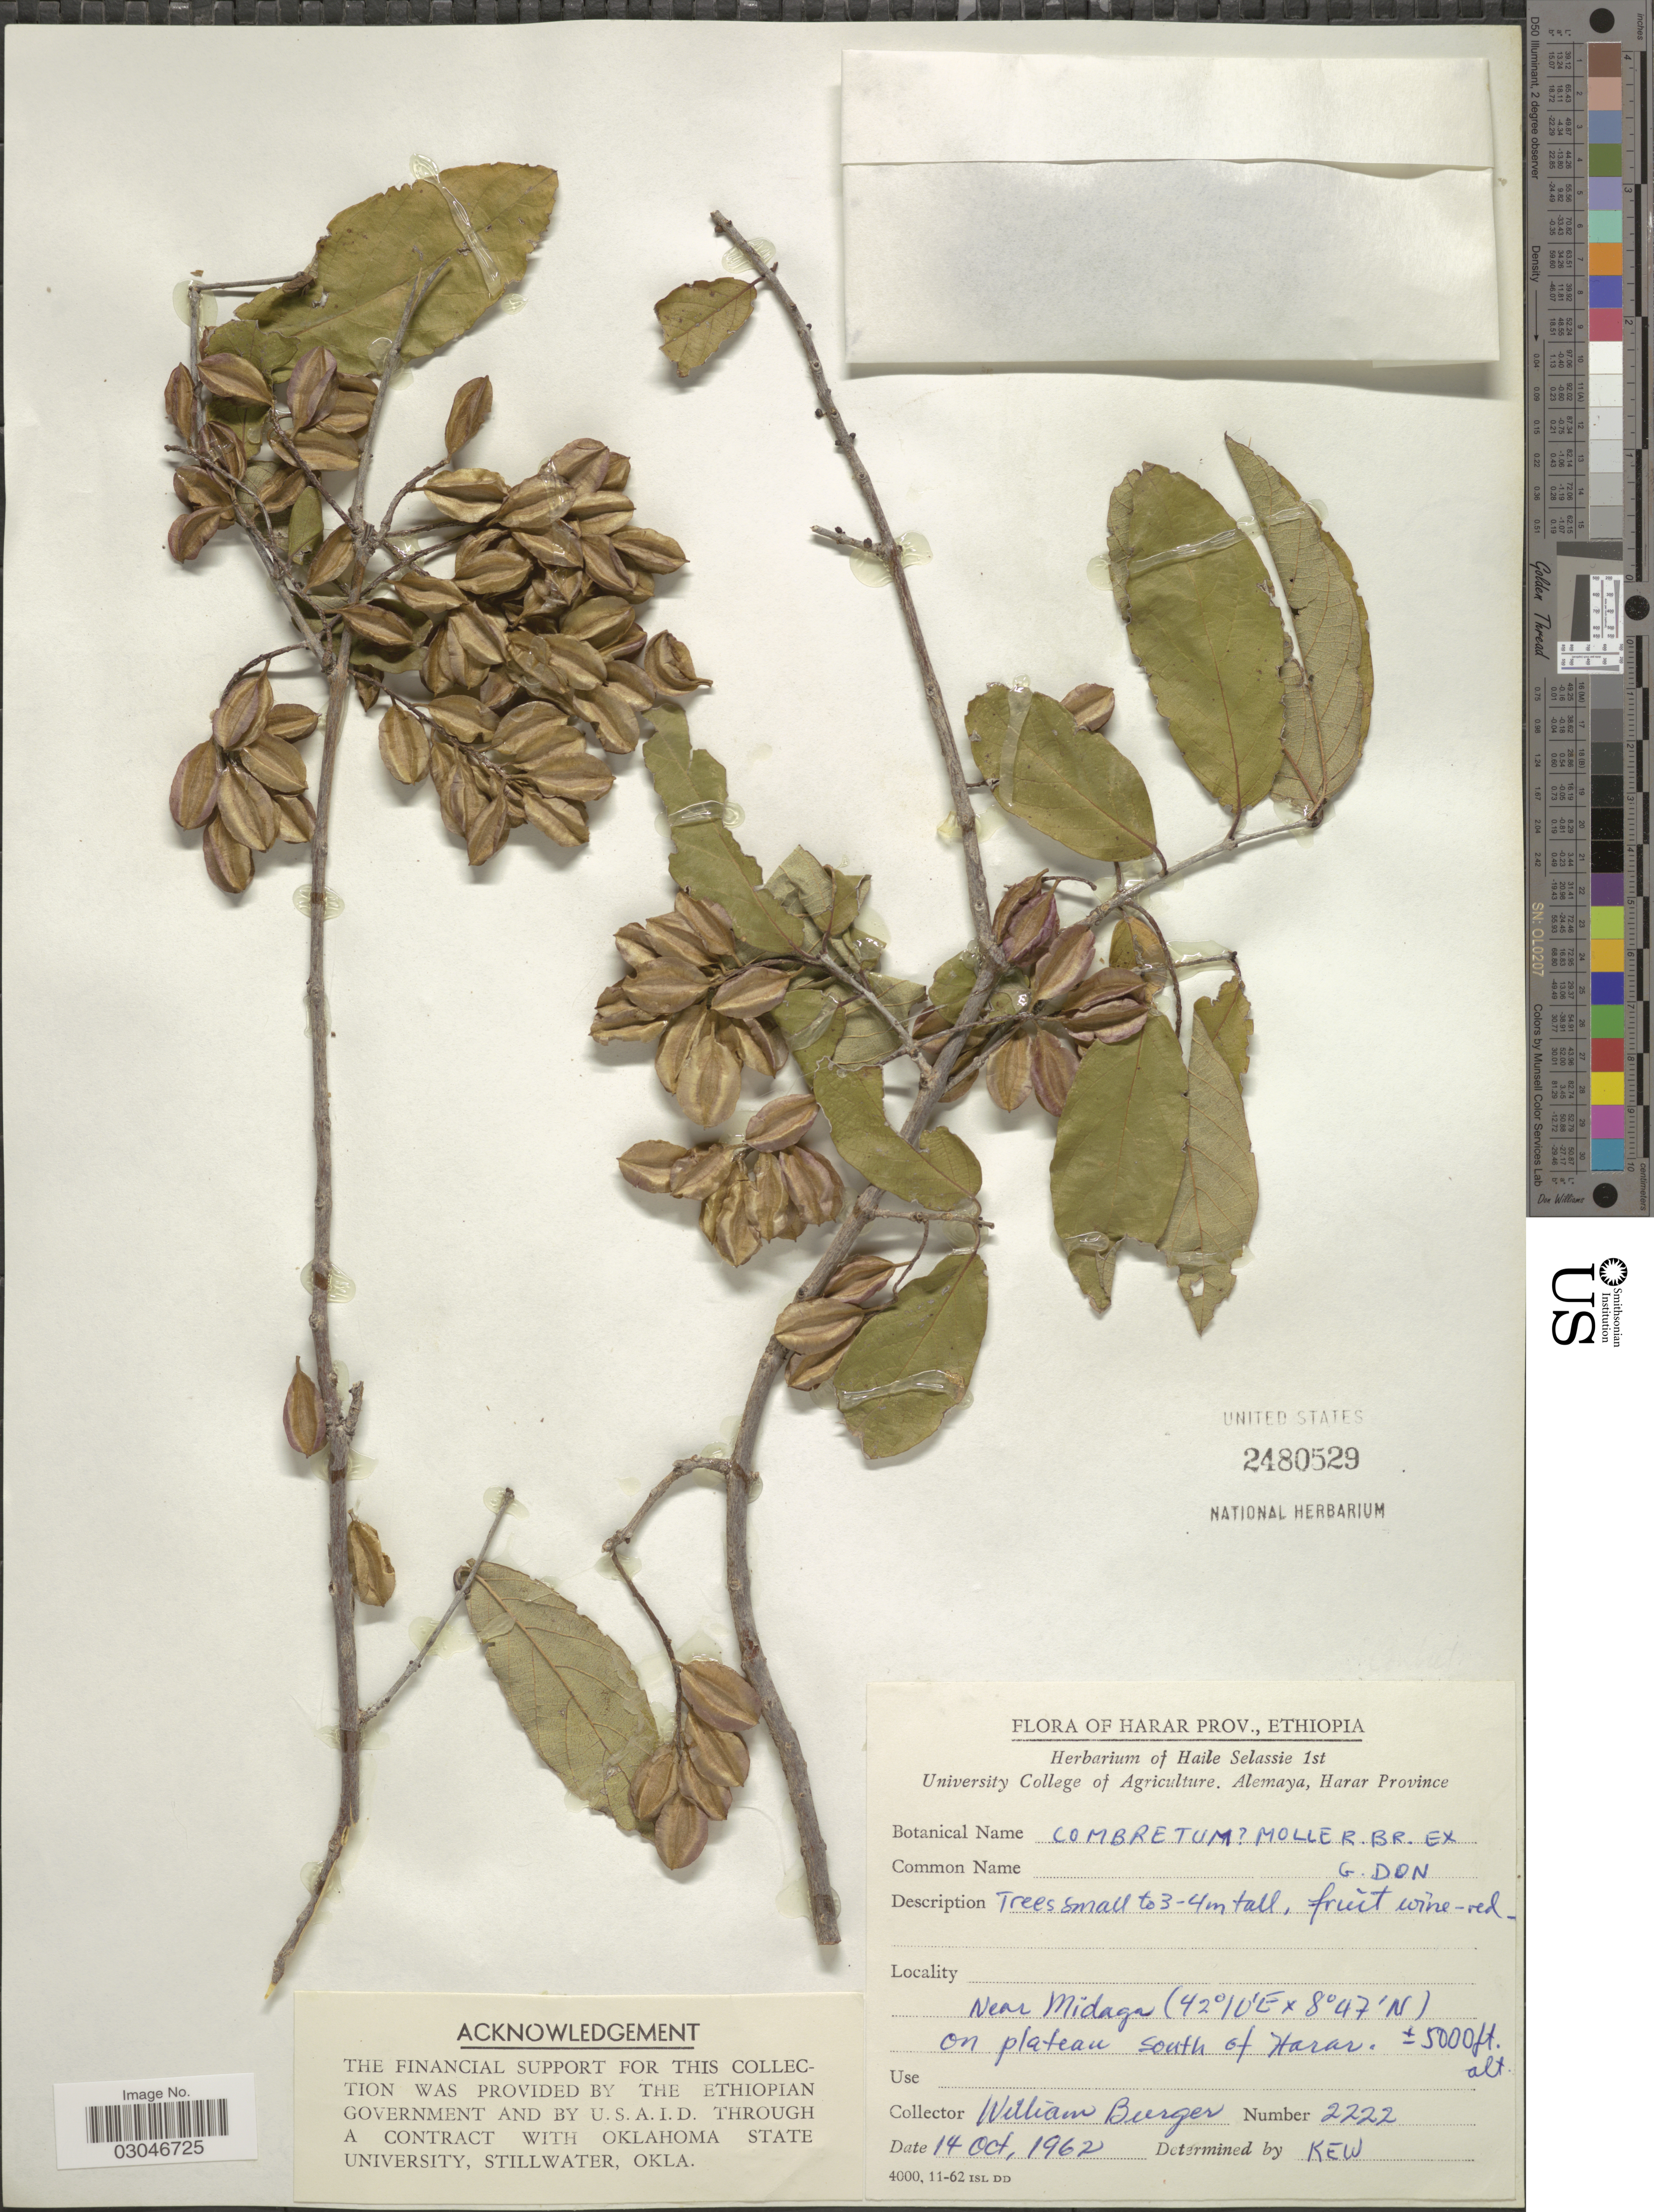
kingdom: Plantae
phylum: Tracheophyta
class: Magnoliopsida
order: Myrtales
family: Combretaceae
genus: Combretum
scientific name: Combretum molle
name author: R. Br. ex G. Don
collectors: W. Burger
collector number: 2222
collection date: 1962-10-14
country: Ethiopia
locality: Harar Prov. Near Midaga on plateau South of Harar.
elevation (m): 1524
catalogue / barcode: US 2480529